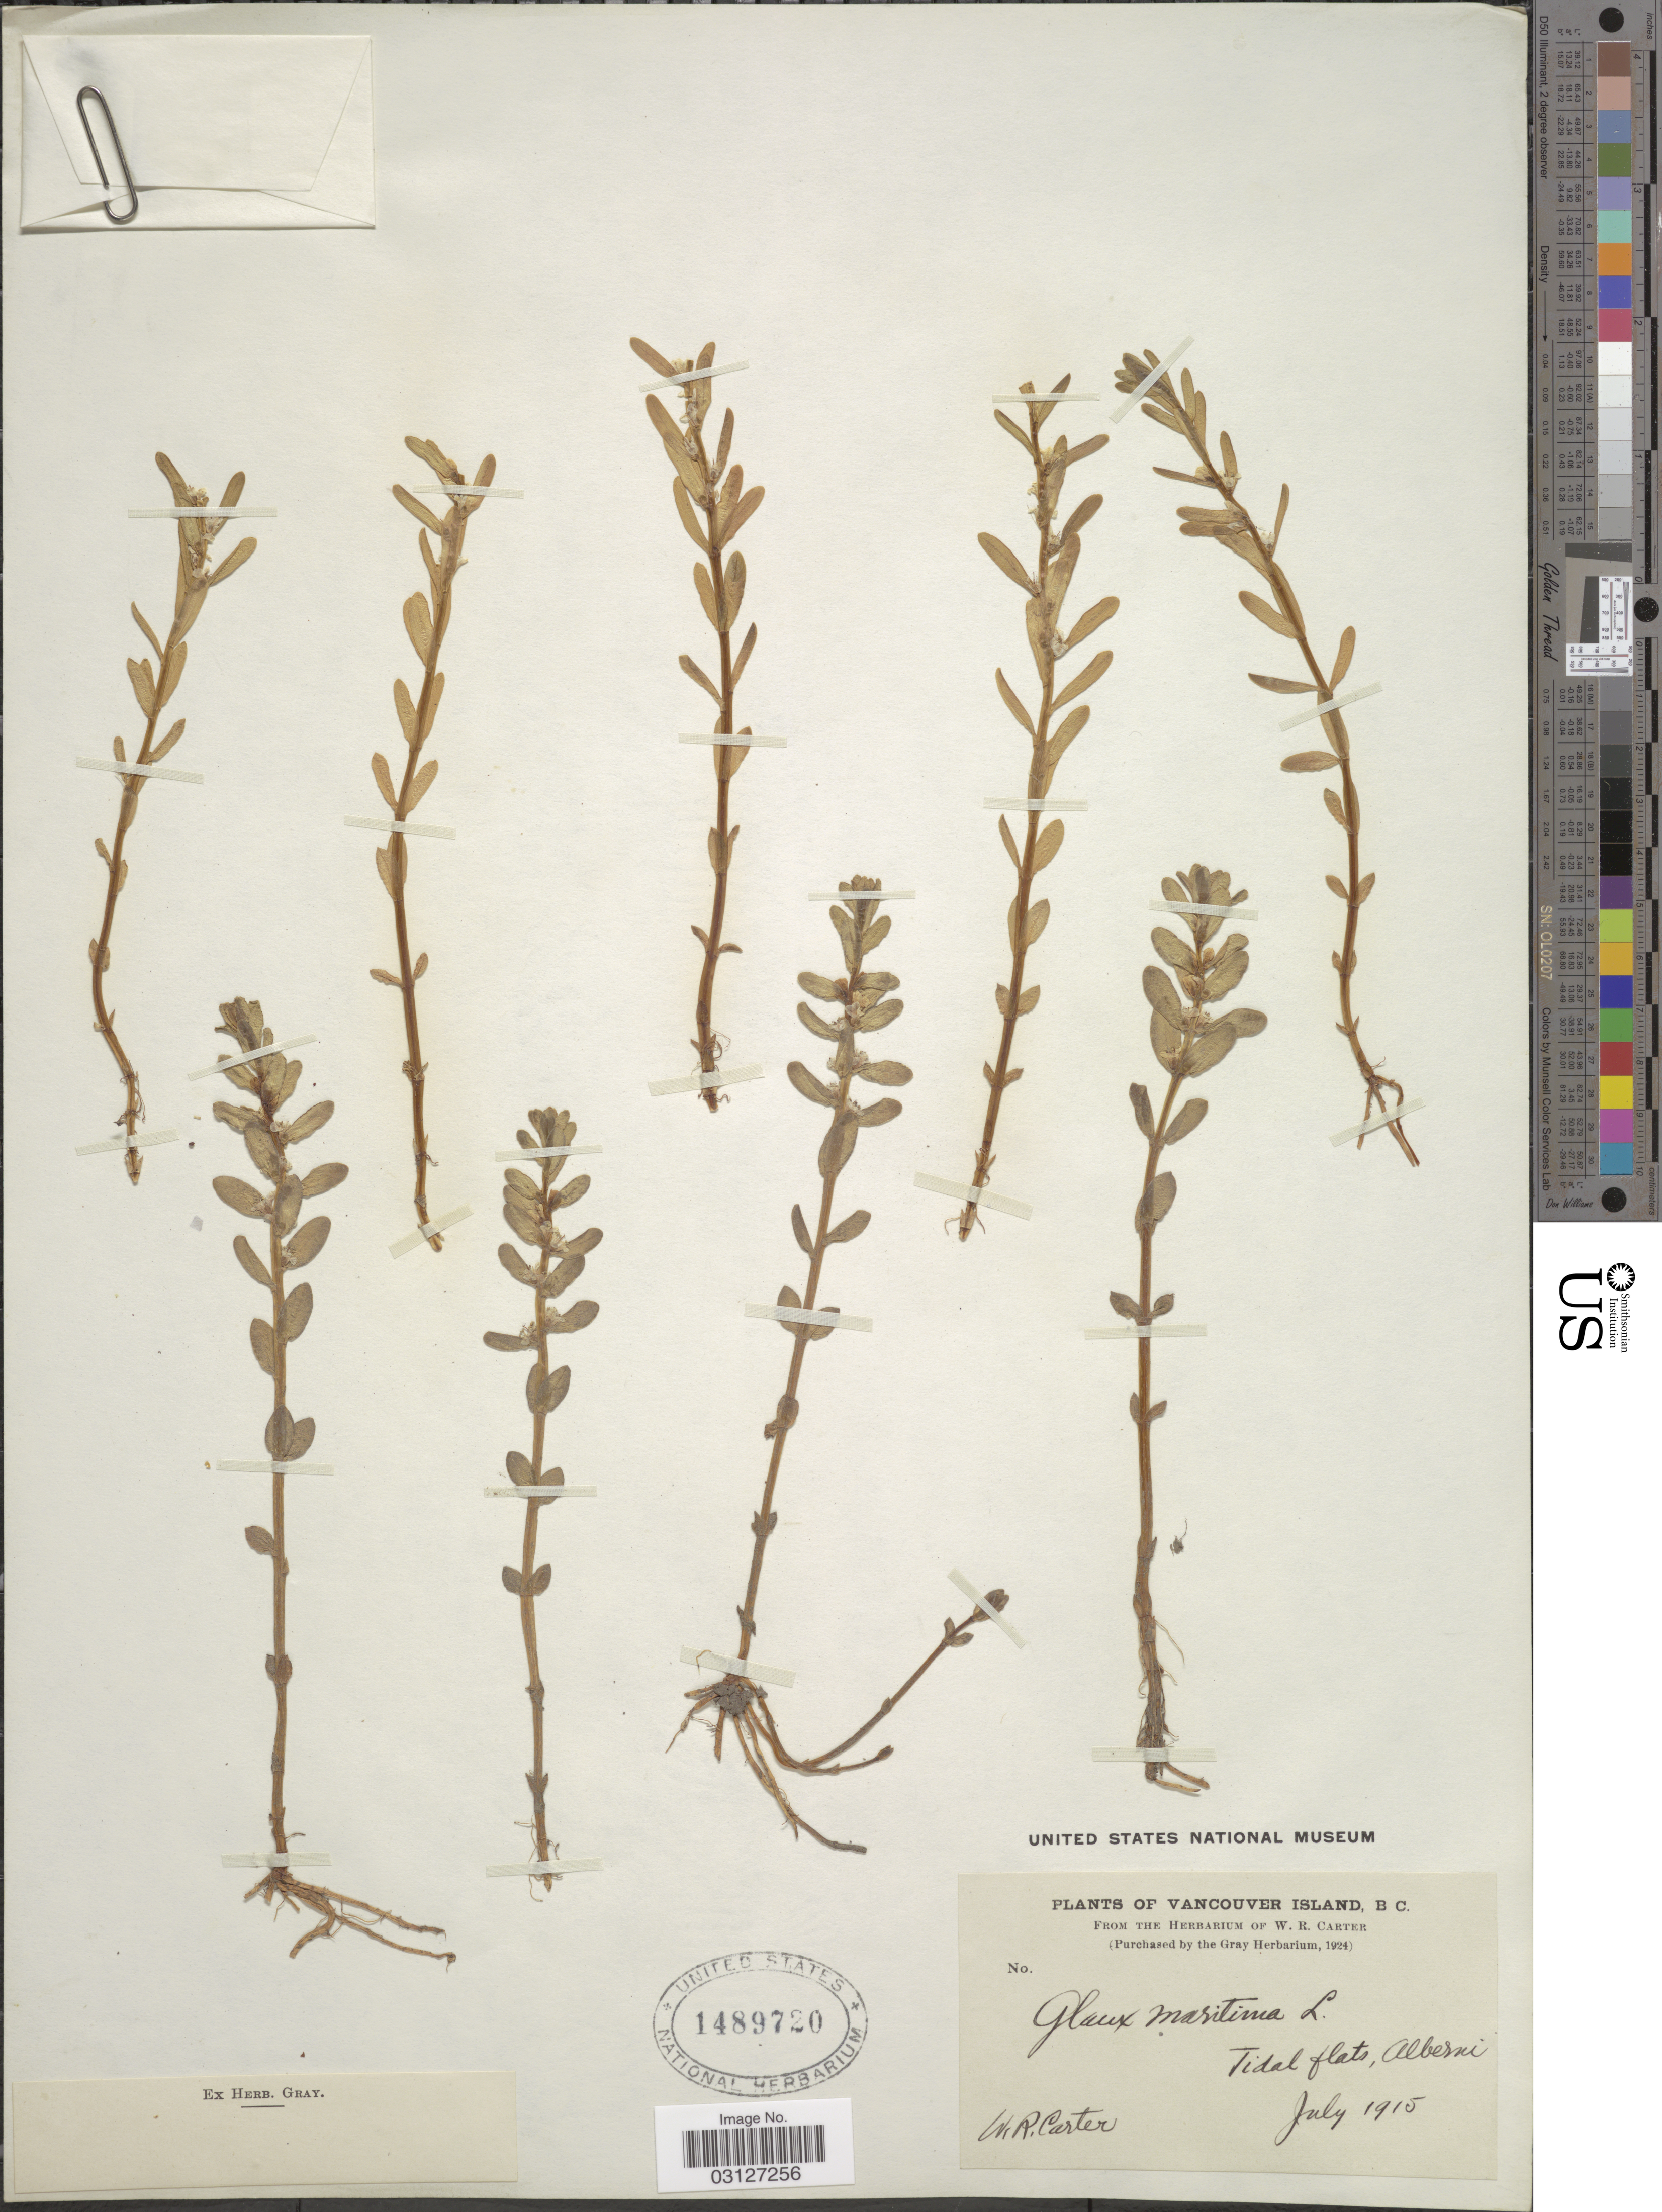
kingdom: Plantae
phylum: Tracheophyta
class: Magnoliopsida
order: Ericales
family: Primulaceae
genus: Glaux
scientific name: Glaux maritima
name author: L.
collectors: W. R. Carter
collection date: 1915-07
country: Canada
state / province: British Columbia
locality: Vancouver Island, Tidal flats, Albesni.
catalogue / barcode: US 1489720